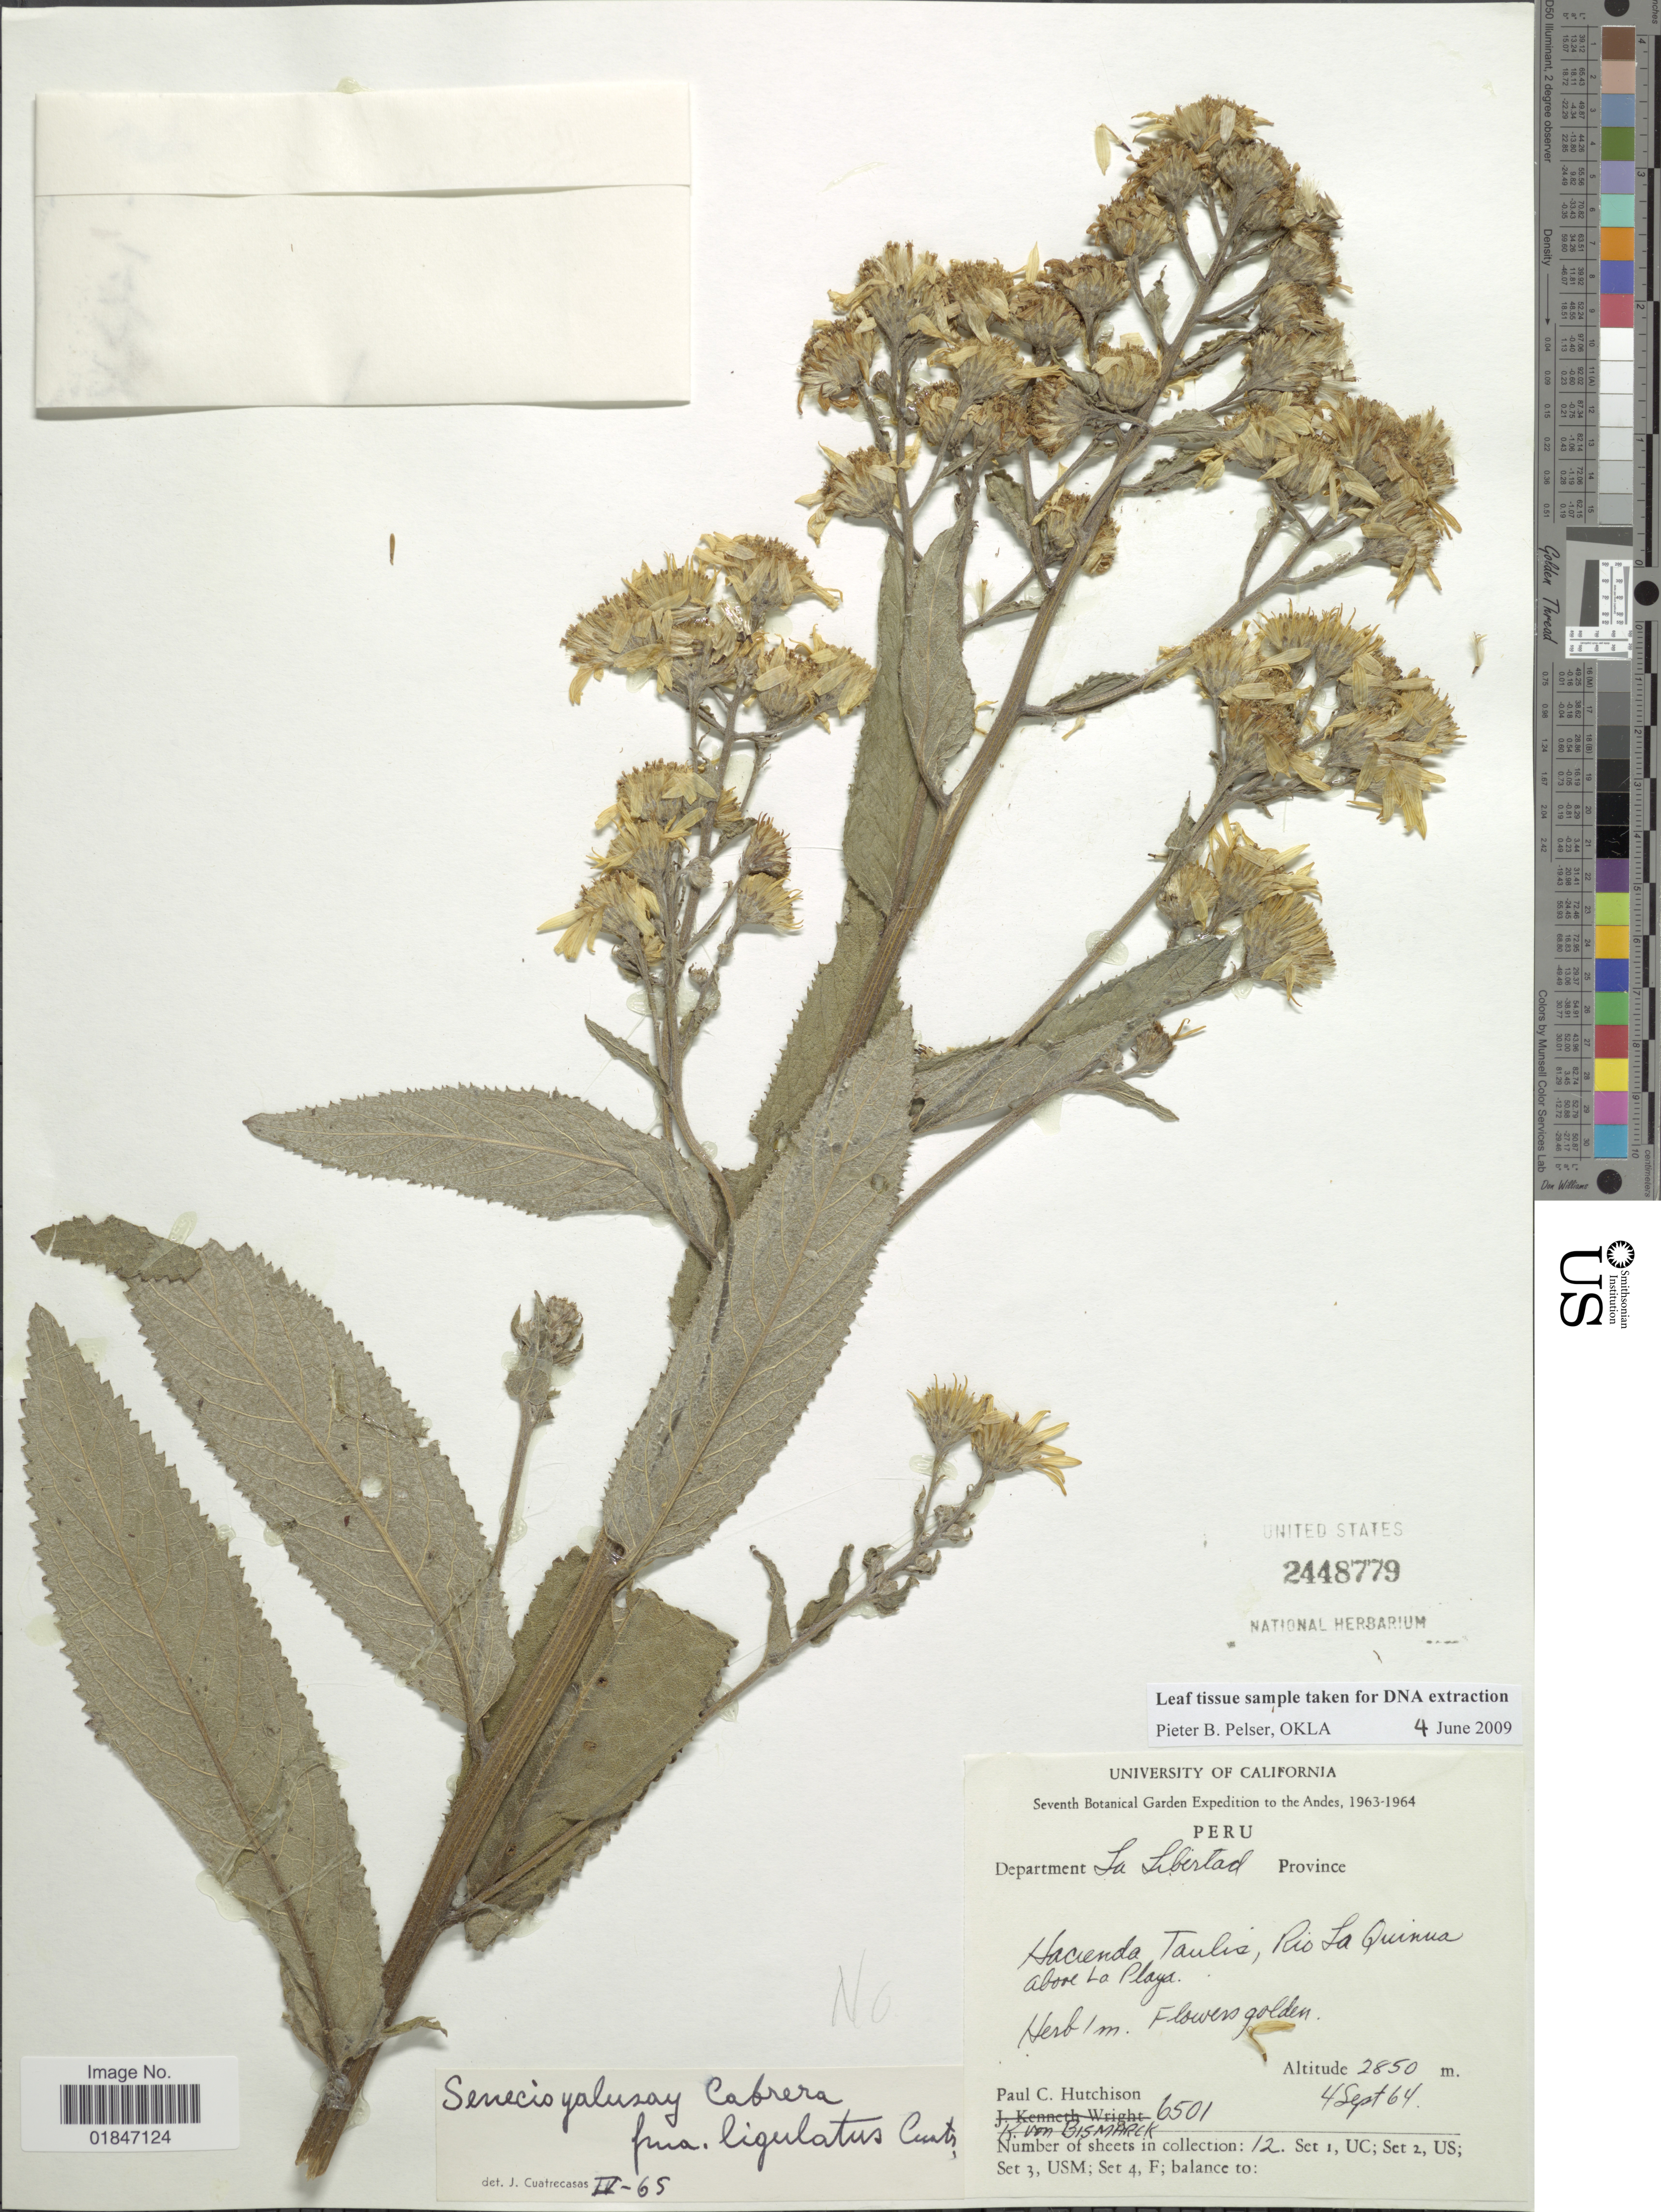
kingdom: Plantae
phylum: Tracheophyta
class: Magnoliopsida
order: Asterales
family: Asteraceae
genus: Dendrophorbium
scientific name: Dendrophorbium yalusay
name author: (Cabrera) C. Jeffrey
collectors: P. C. Hutchison & K. von Bismarck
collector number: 6501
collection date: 1964-09-04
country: Peru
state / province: La Libertad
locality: Department La Libertad. Hacienda Taulis, Rio La Quinua above Plays.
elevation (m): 2850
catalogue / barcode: US 2448779